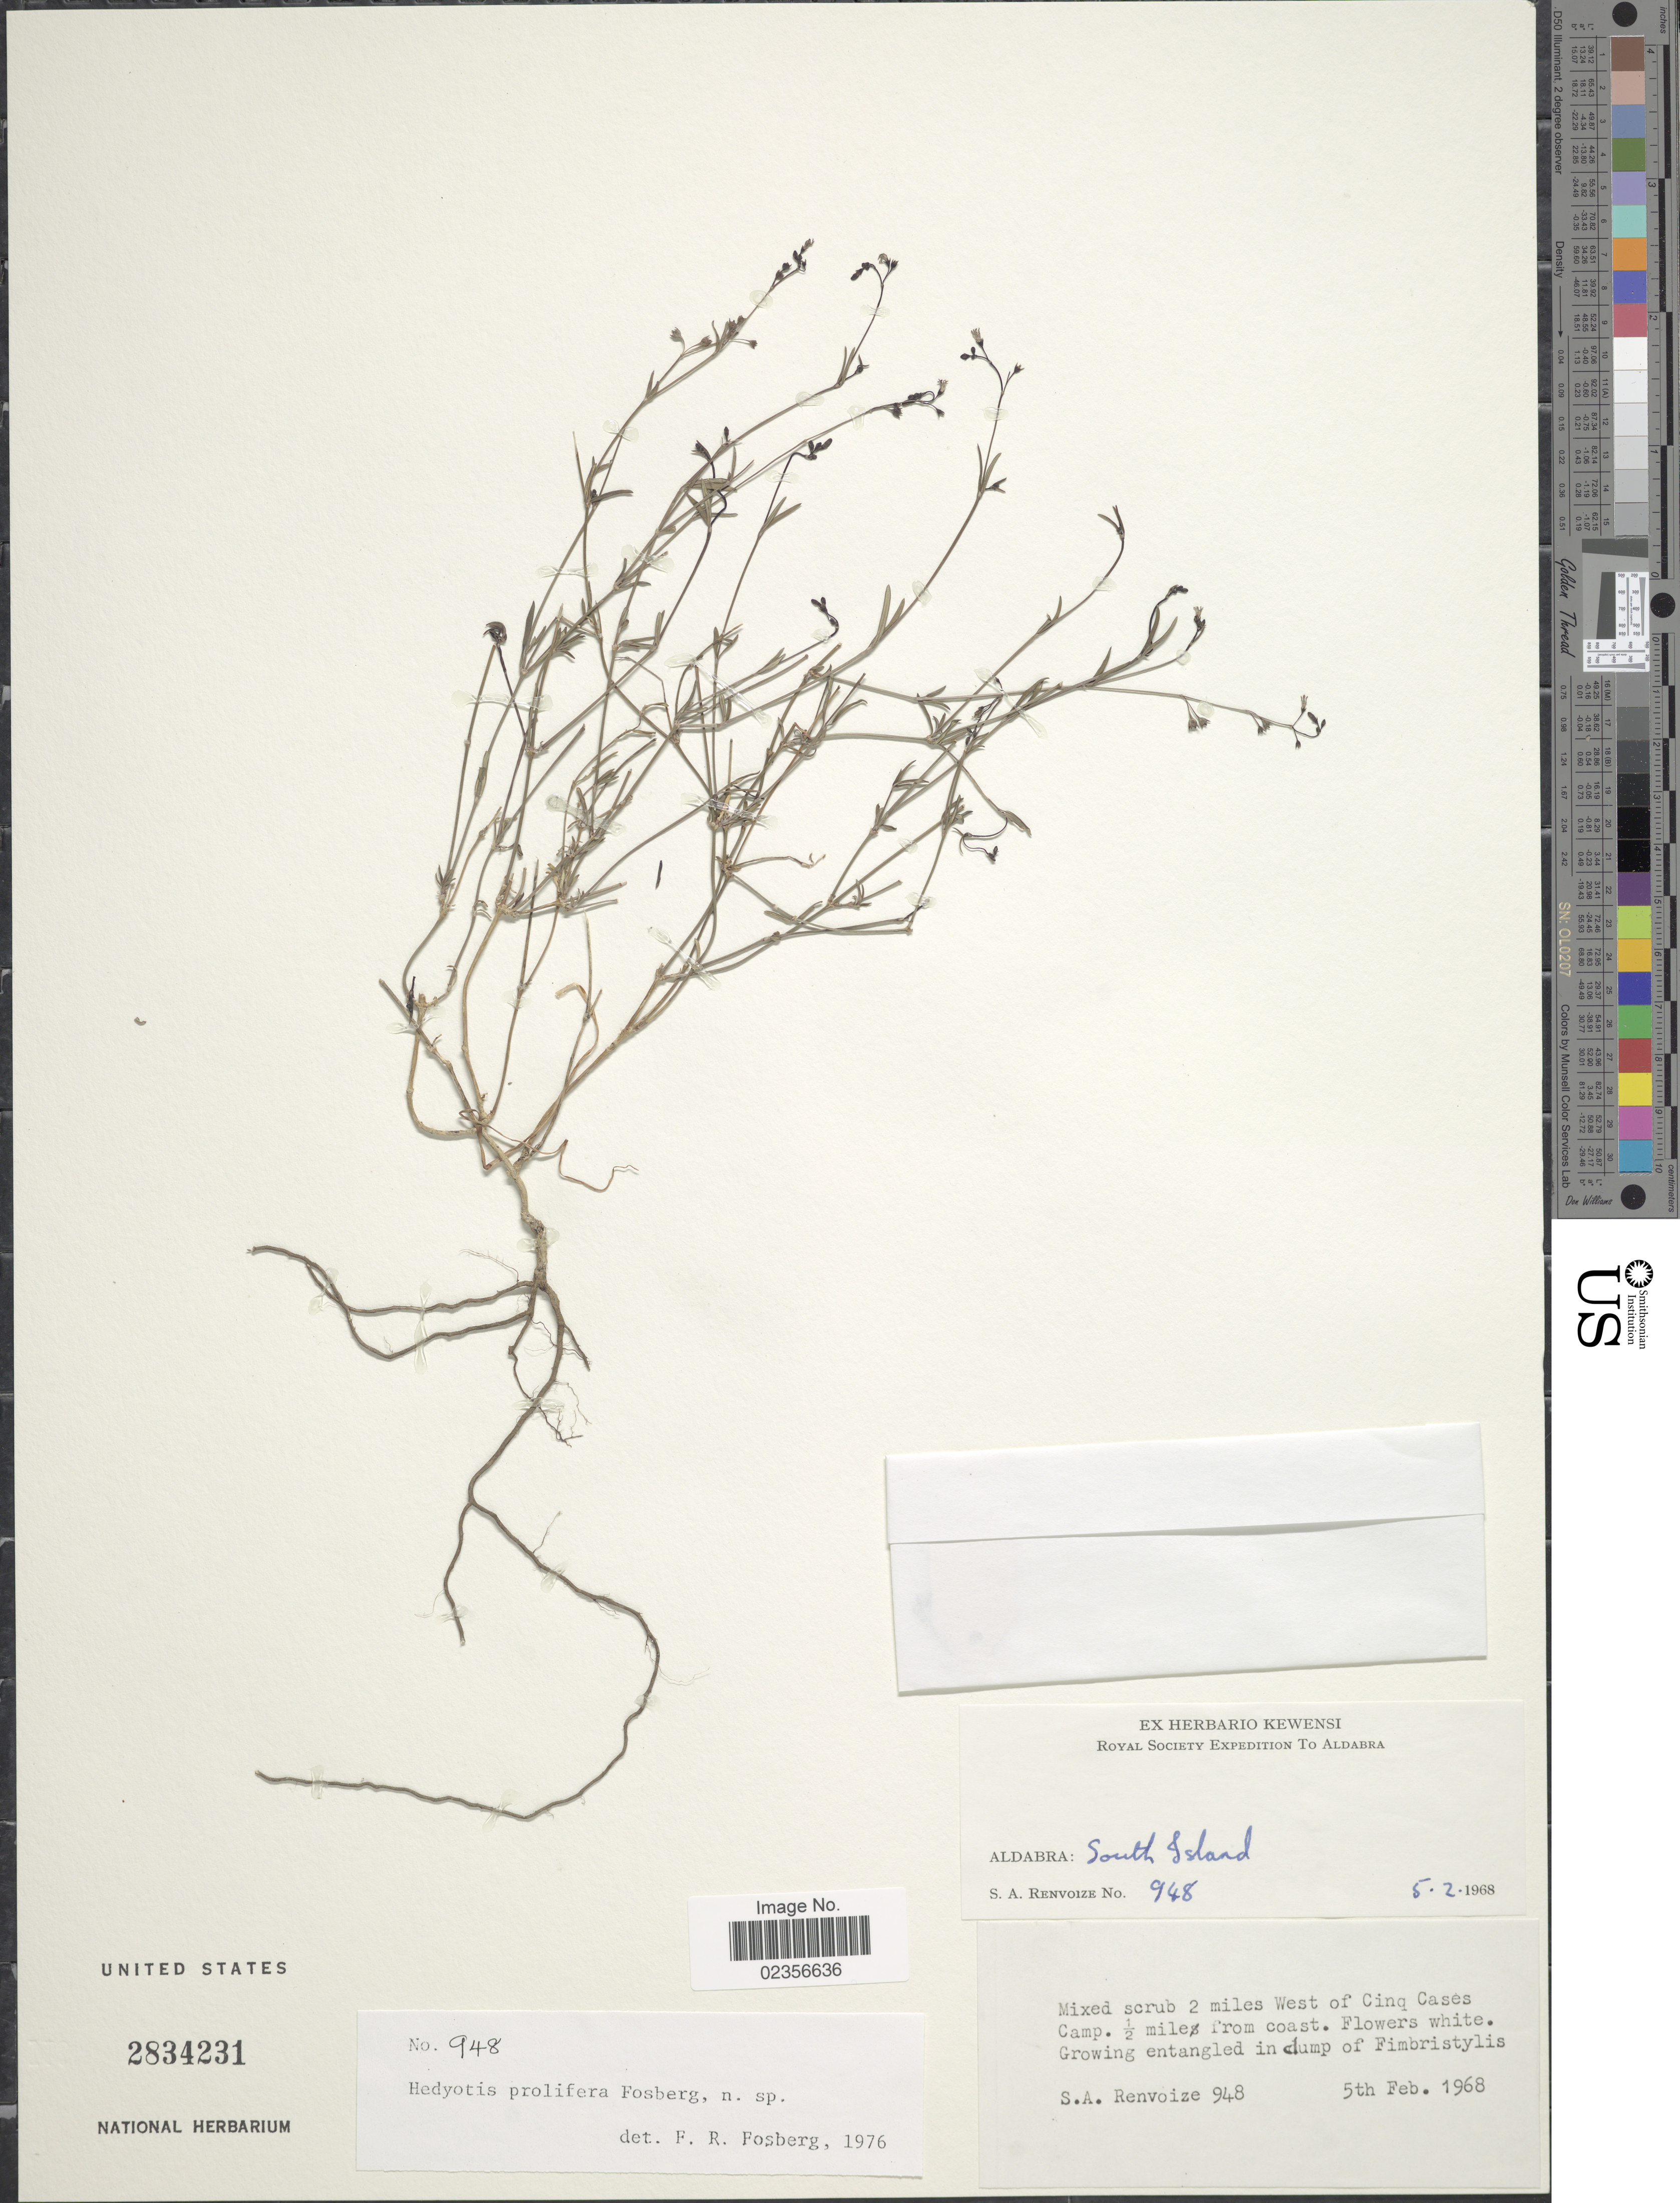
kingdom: Plantae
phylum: Tracheophyta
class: Magnoliopsida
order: Gentianales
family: Rubiaceae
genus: Hedyotis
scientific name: Hedyotis prolifera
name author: Fosberg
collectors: S. A. Renvoize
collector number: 948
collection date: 1968-02-05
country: Seychelles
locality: Aldabra: South Island 2 miles West of Cinq Cases Camp, ½ mile from coast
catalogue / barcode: US 2834231